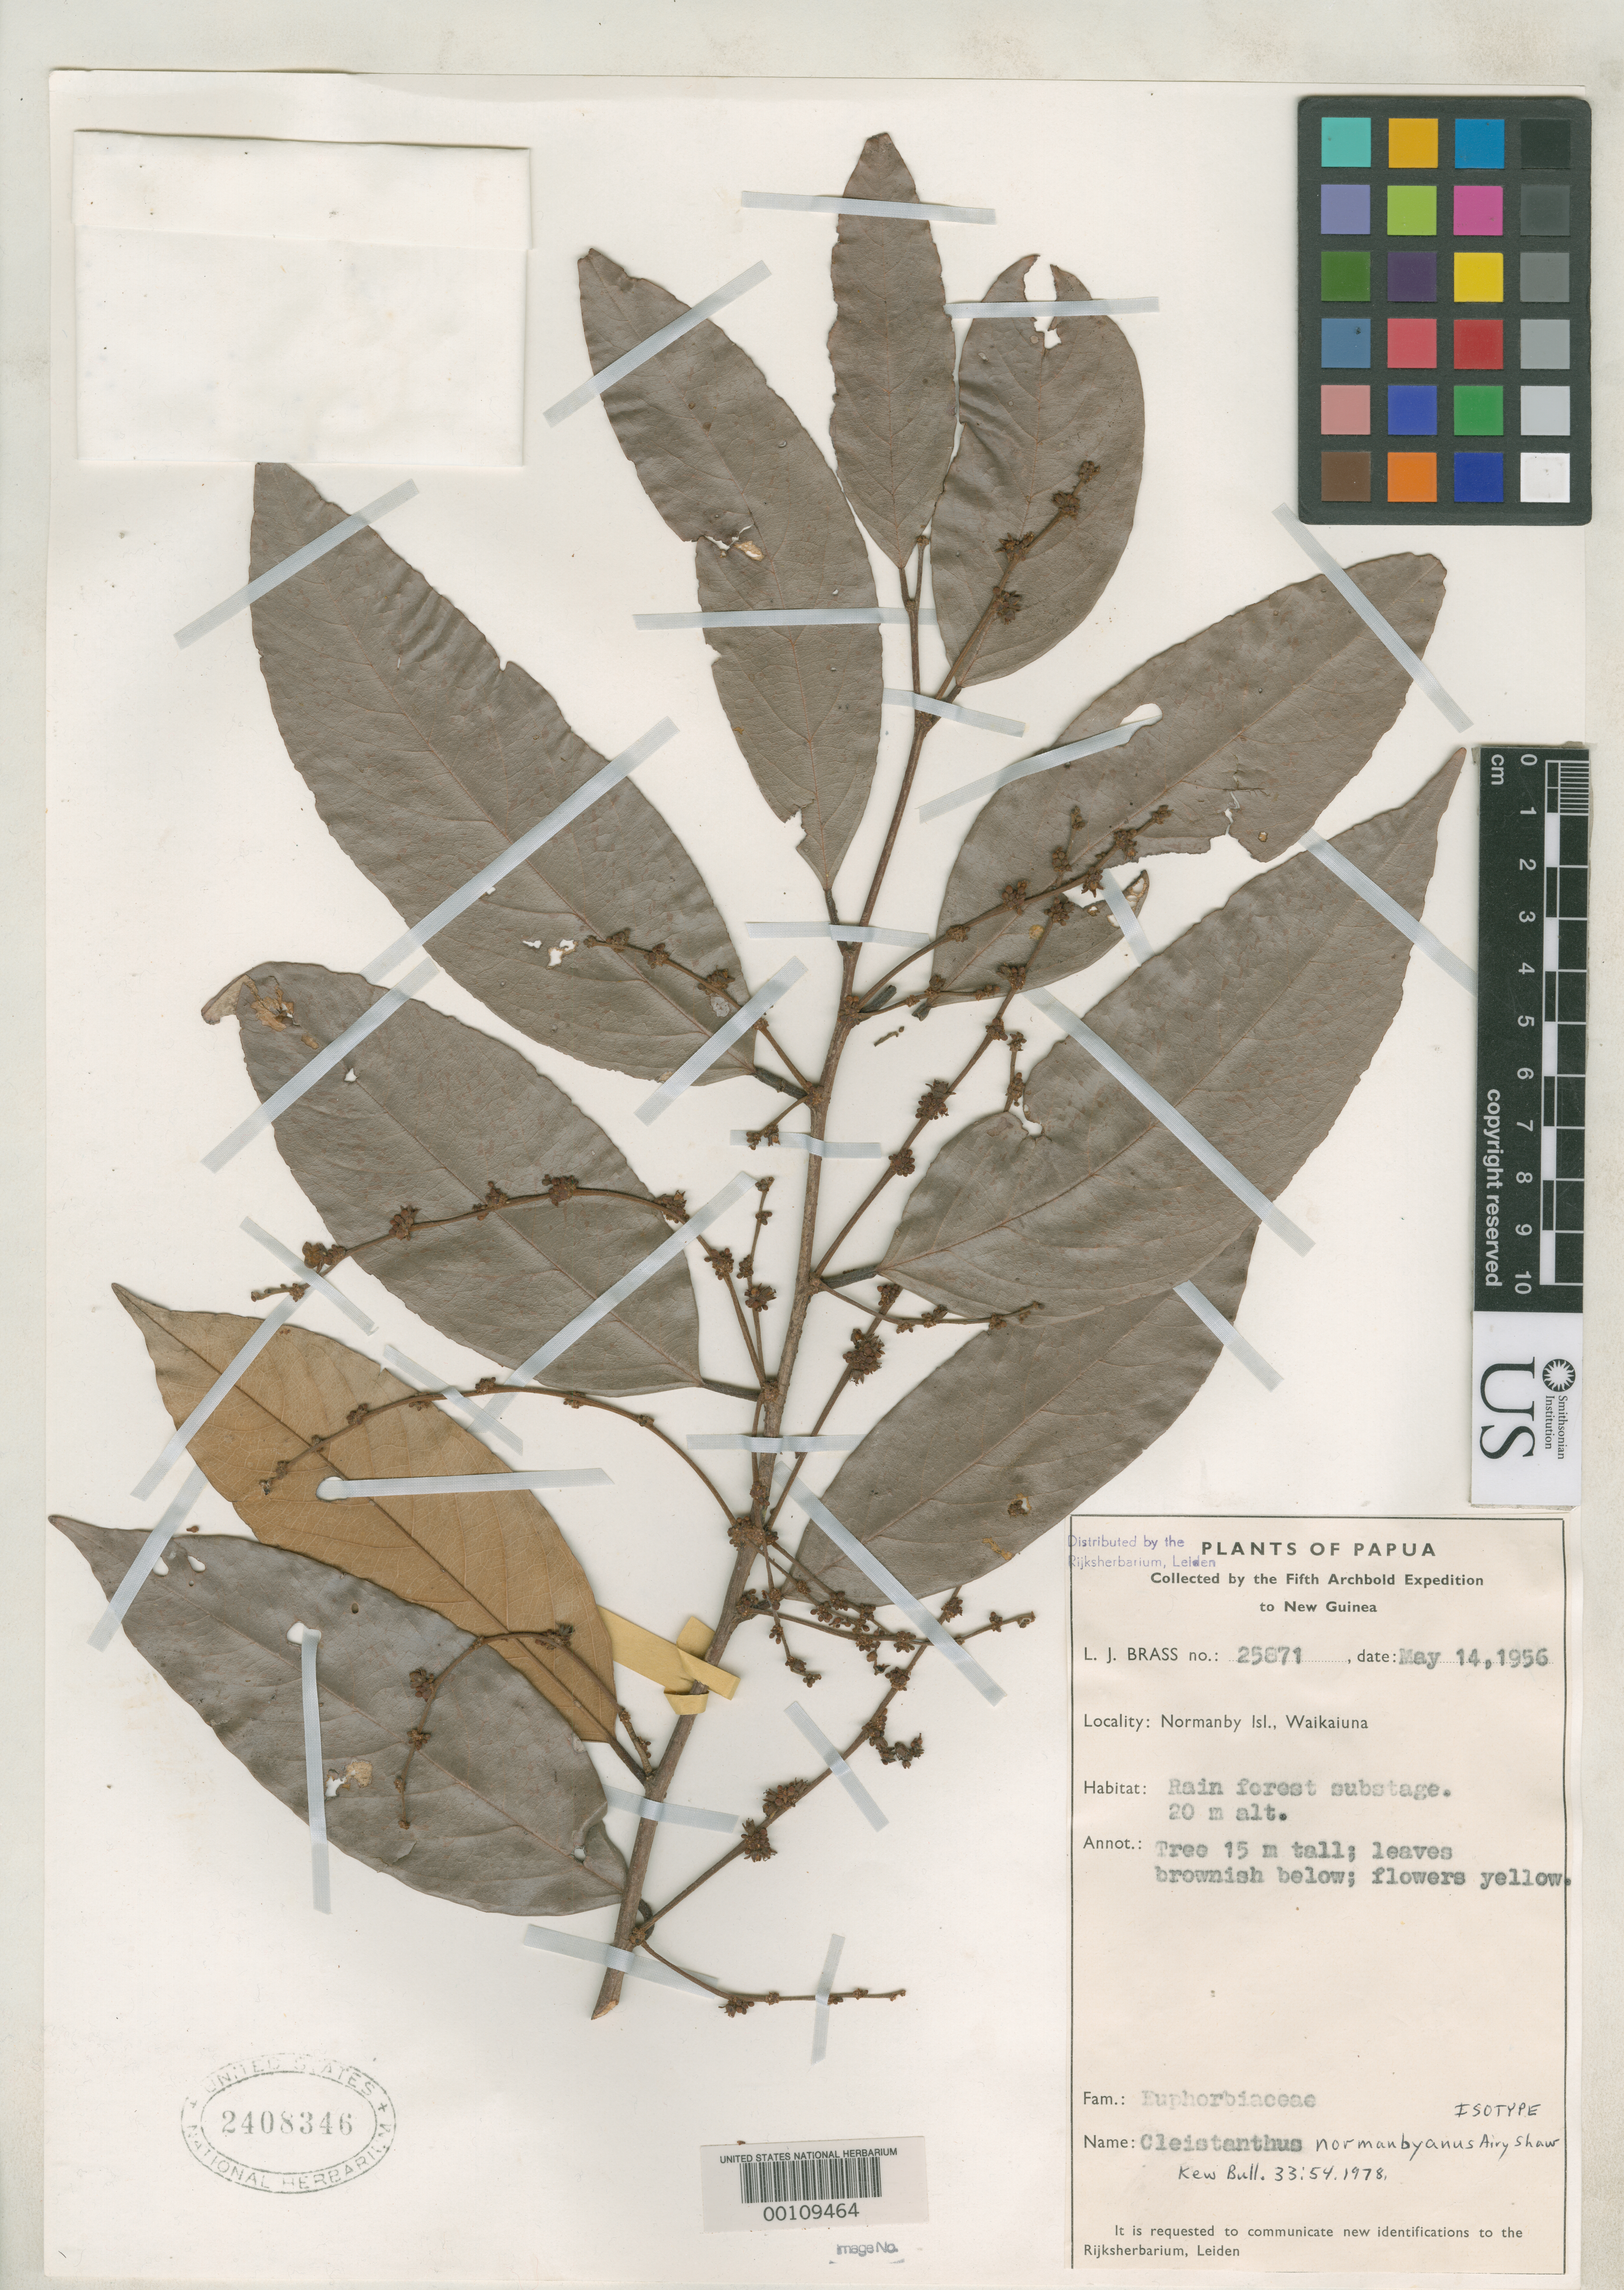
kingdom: Plantae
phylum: Tracheophyta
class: Magnoliopsida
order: Malpighiales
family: Phyllanthaceae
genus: Cleistanthus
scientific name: Cleistanthus normanbyanus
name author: Airy Shaw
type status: Isotype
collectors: L. J. Brass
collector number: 25871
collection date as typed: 14 May 1956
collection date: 1956-05-14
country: Papua New Guinea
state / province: Milne Bay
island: Normandy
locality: Waikaiuna.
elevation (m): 20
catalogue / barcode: US 2408346